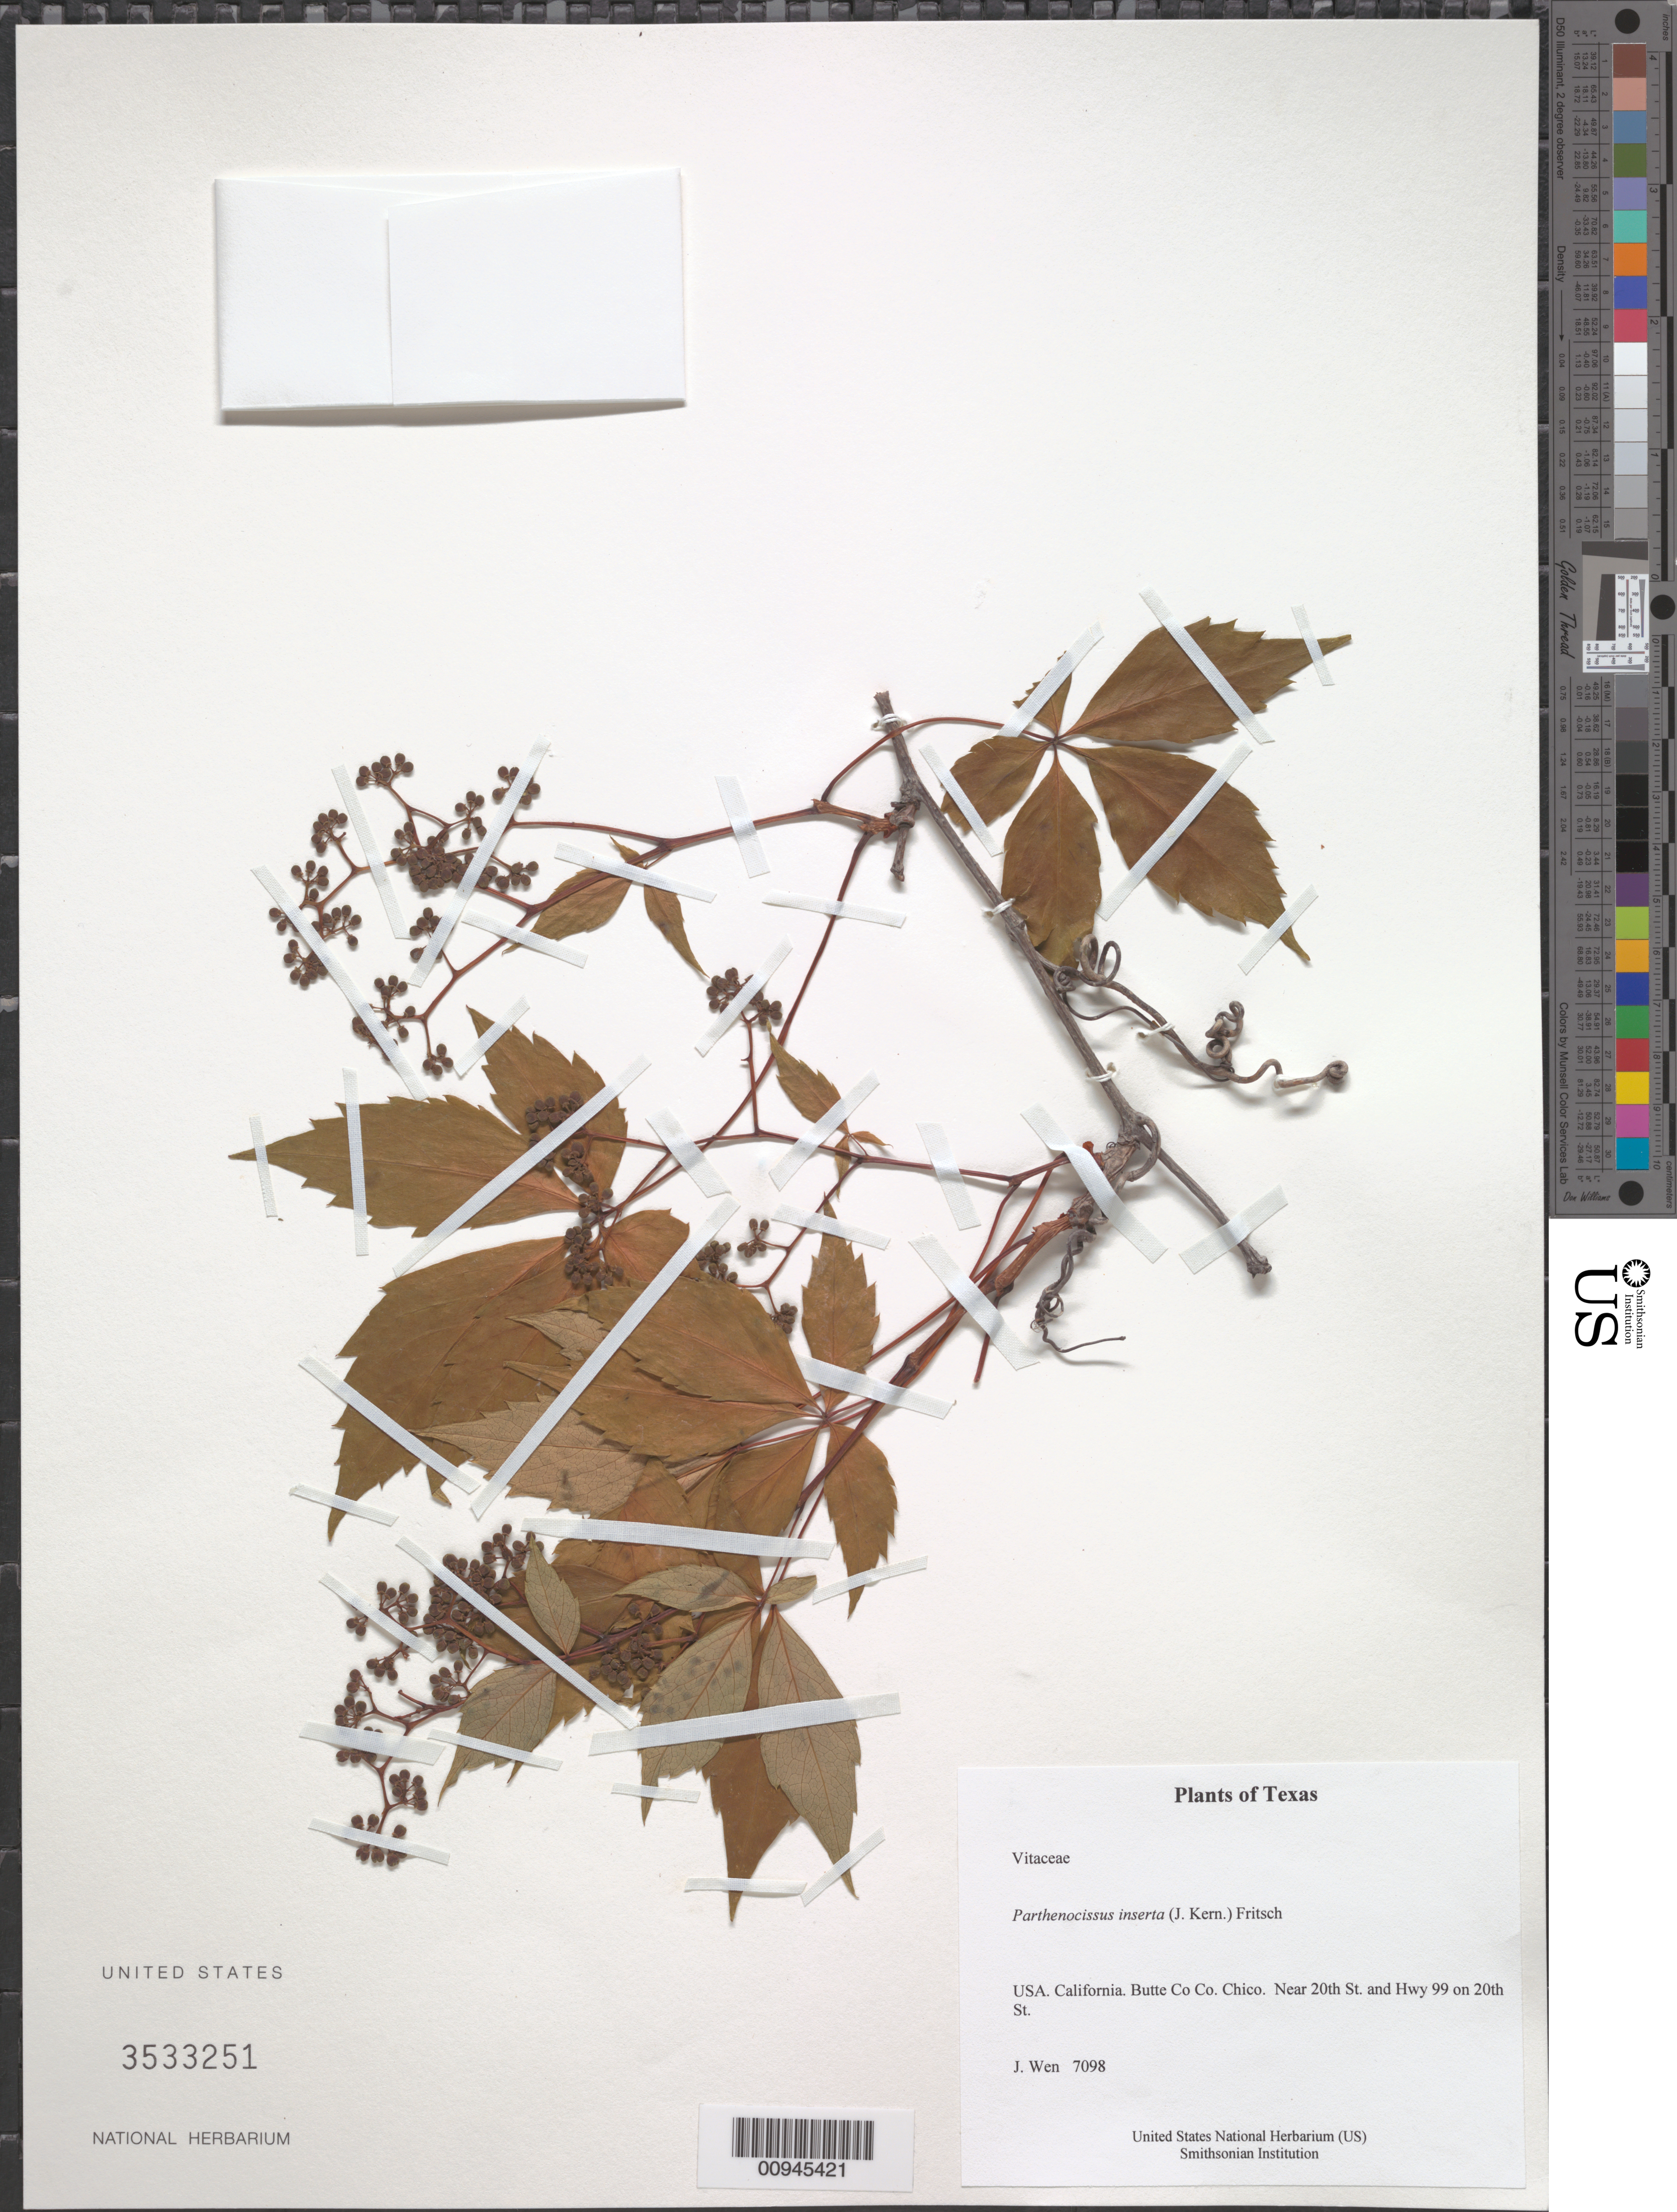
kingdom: Plantae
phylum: Tracheophyta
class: Magnoliopsida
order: Vitales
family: Vitaceae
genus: Parthenocissus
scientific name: Parthenocissus inserta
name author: (J. Kern) Fritsch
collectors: J. Wen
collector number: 7098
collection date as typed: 23 Jun 2003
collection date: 2003-06-23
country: United States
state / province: California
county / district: Butte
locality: Chico. Near 20th St. and Hwy 99 on 20th St.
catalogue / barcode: US 3533251